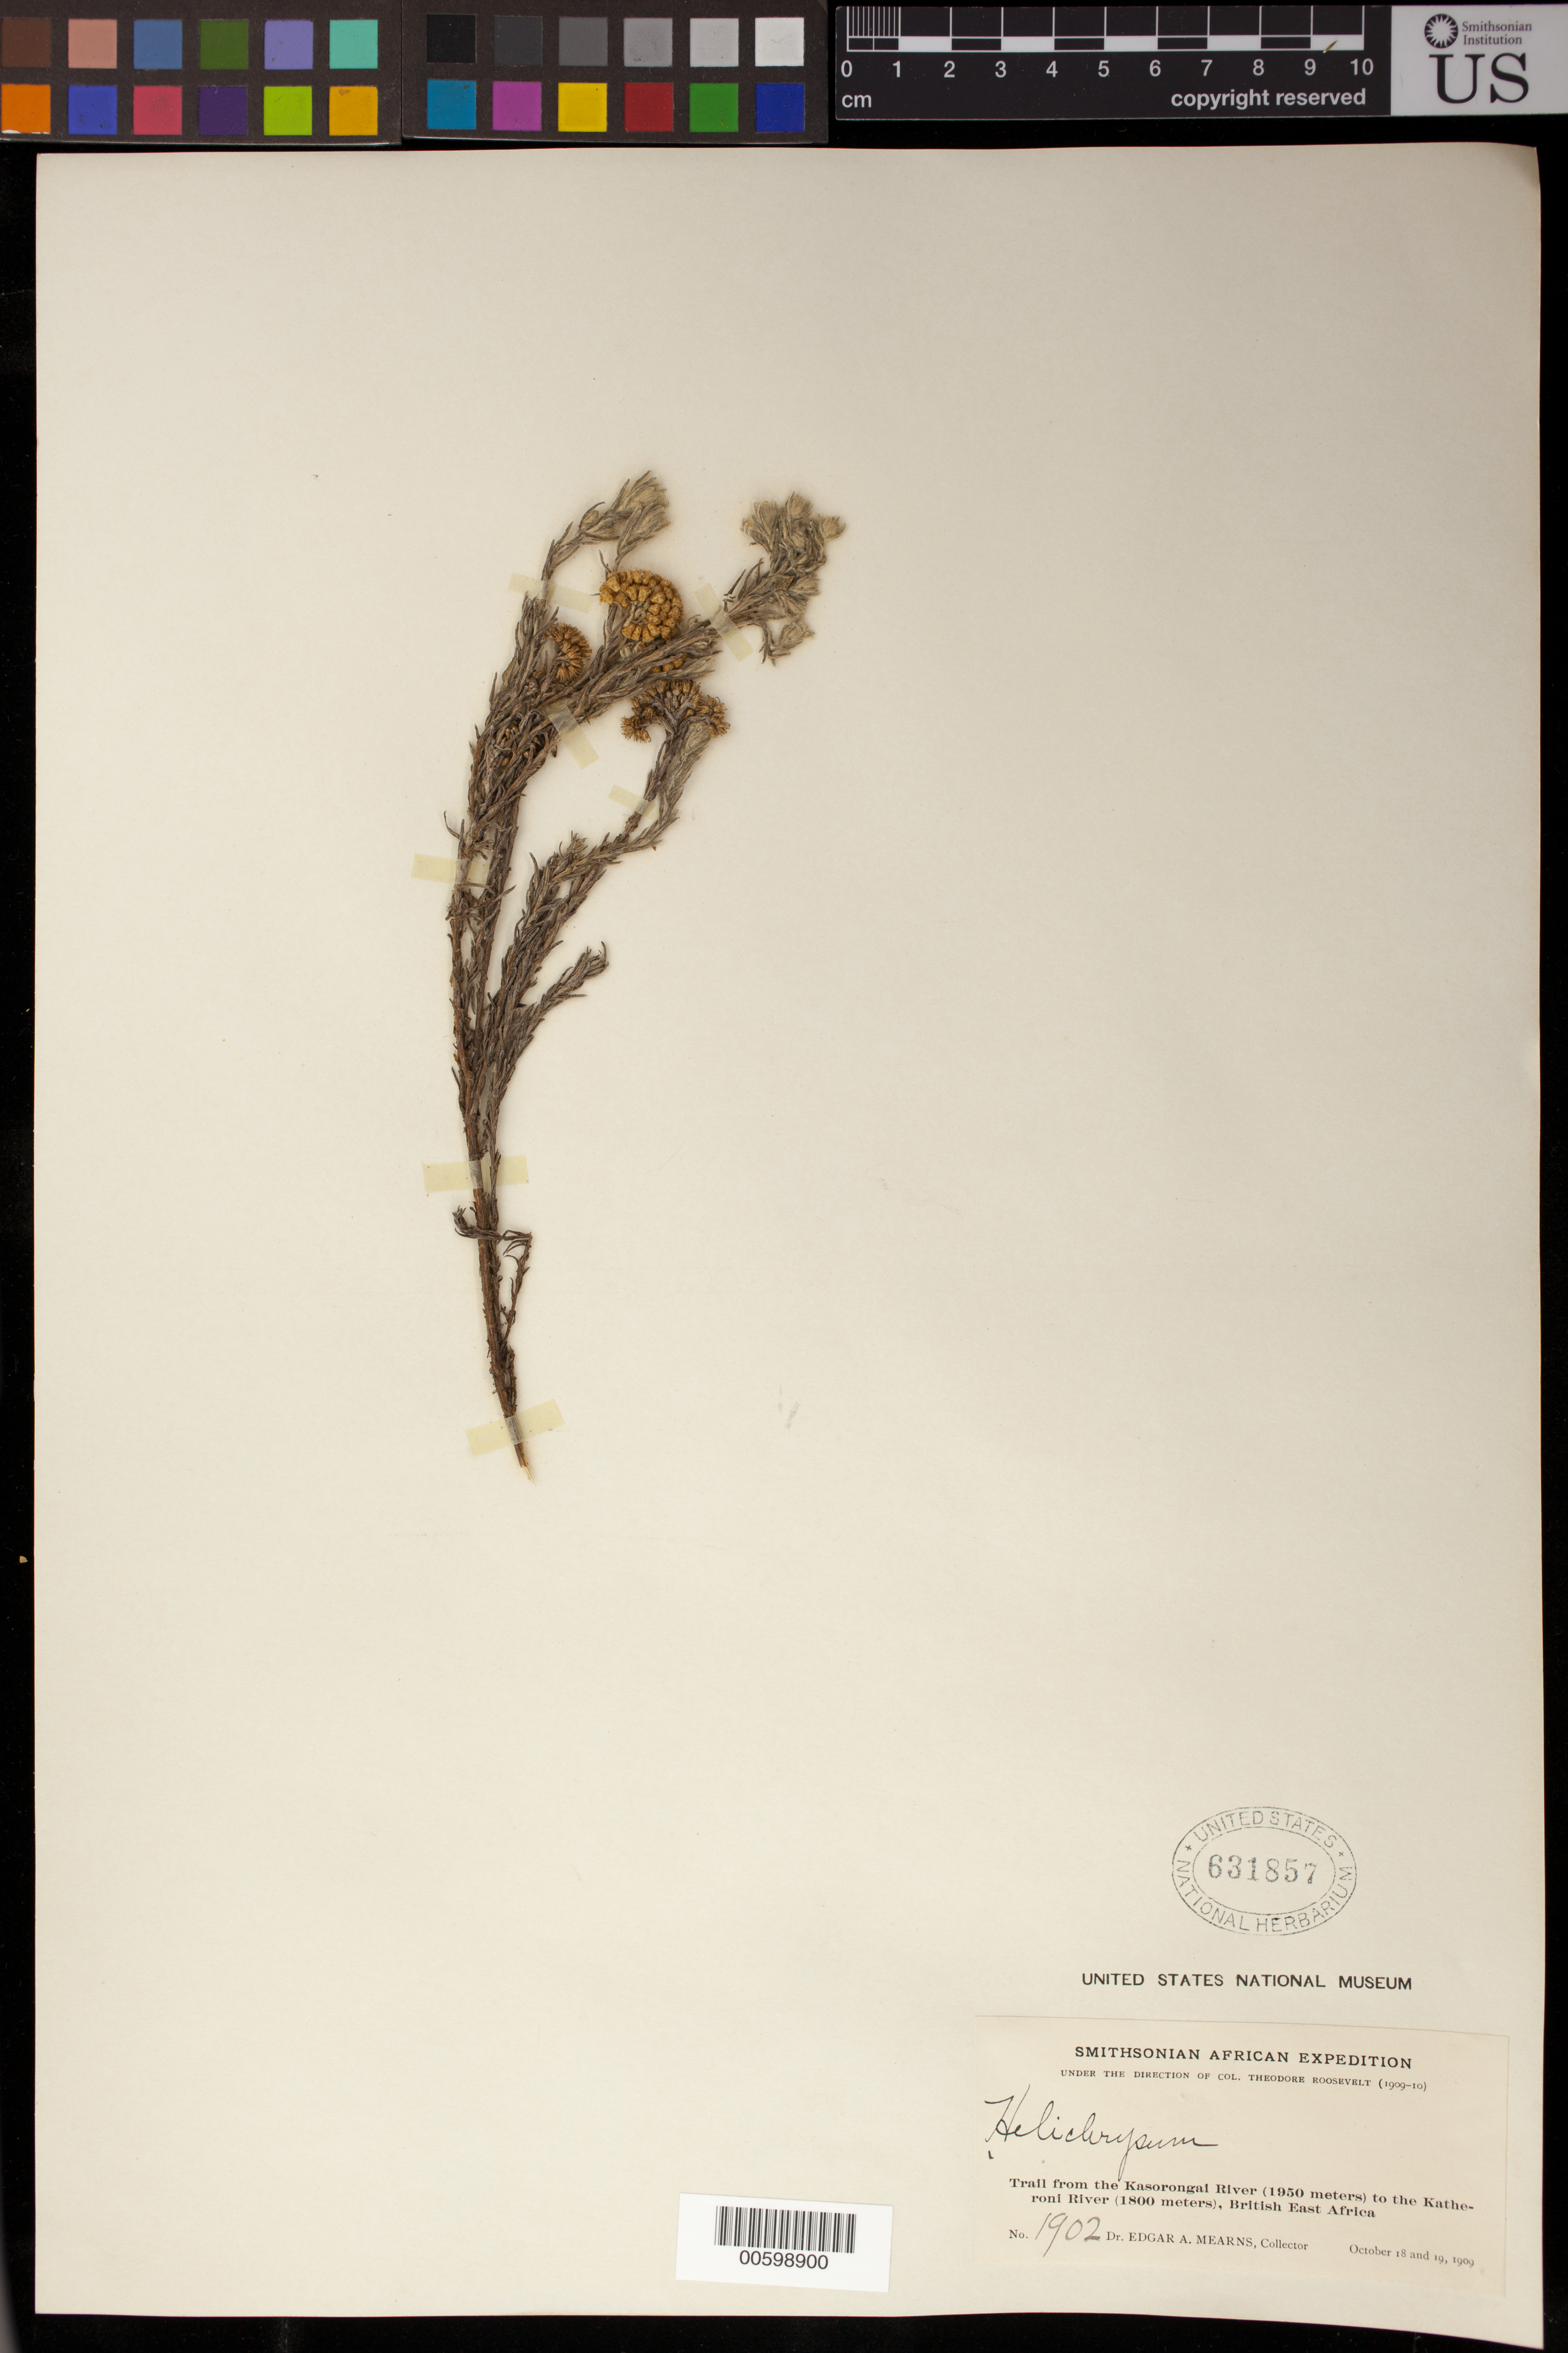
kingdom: Plantae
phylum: Tracheophyta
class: Magnoliopsida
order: Asterales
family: Asteraceae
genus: Helichrysum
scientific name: Helichrysum sp.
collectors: E. A. Mearns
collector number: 1902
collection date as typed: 18 Oct 1909 to 19 Oct 1909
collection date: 1909-10-18/1909-10-19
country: Kenya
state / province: Nyeri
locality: Trail from the Kasorongai river to the Katheroni river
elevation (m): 1950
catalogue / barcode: US 631857